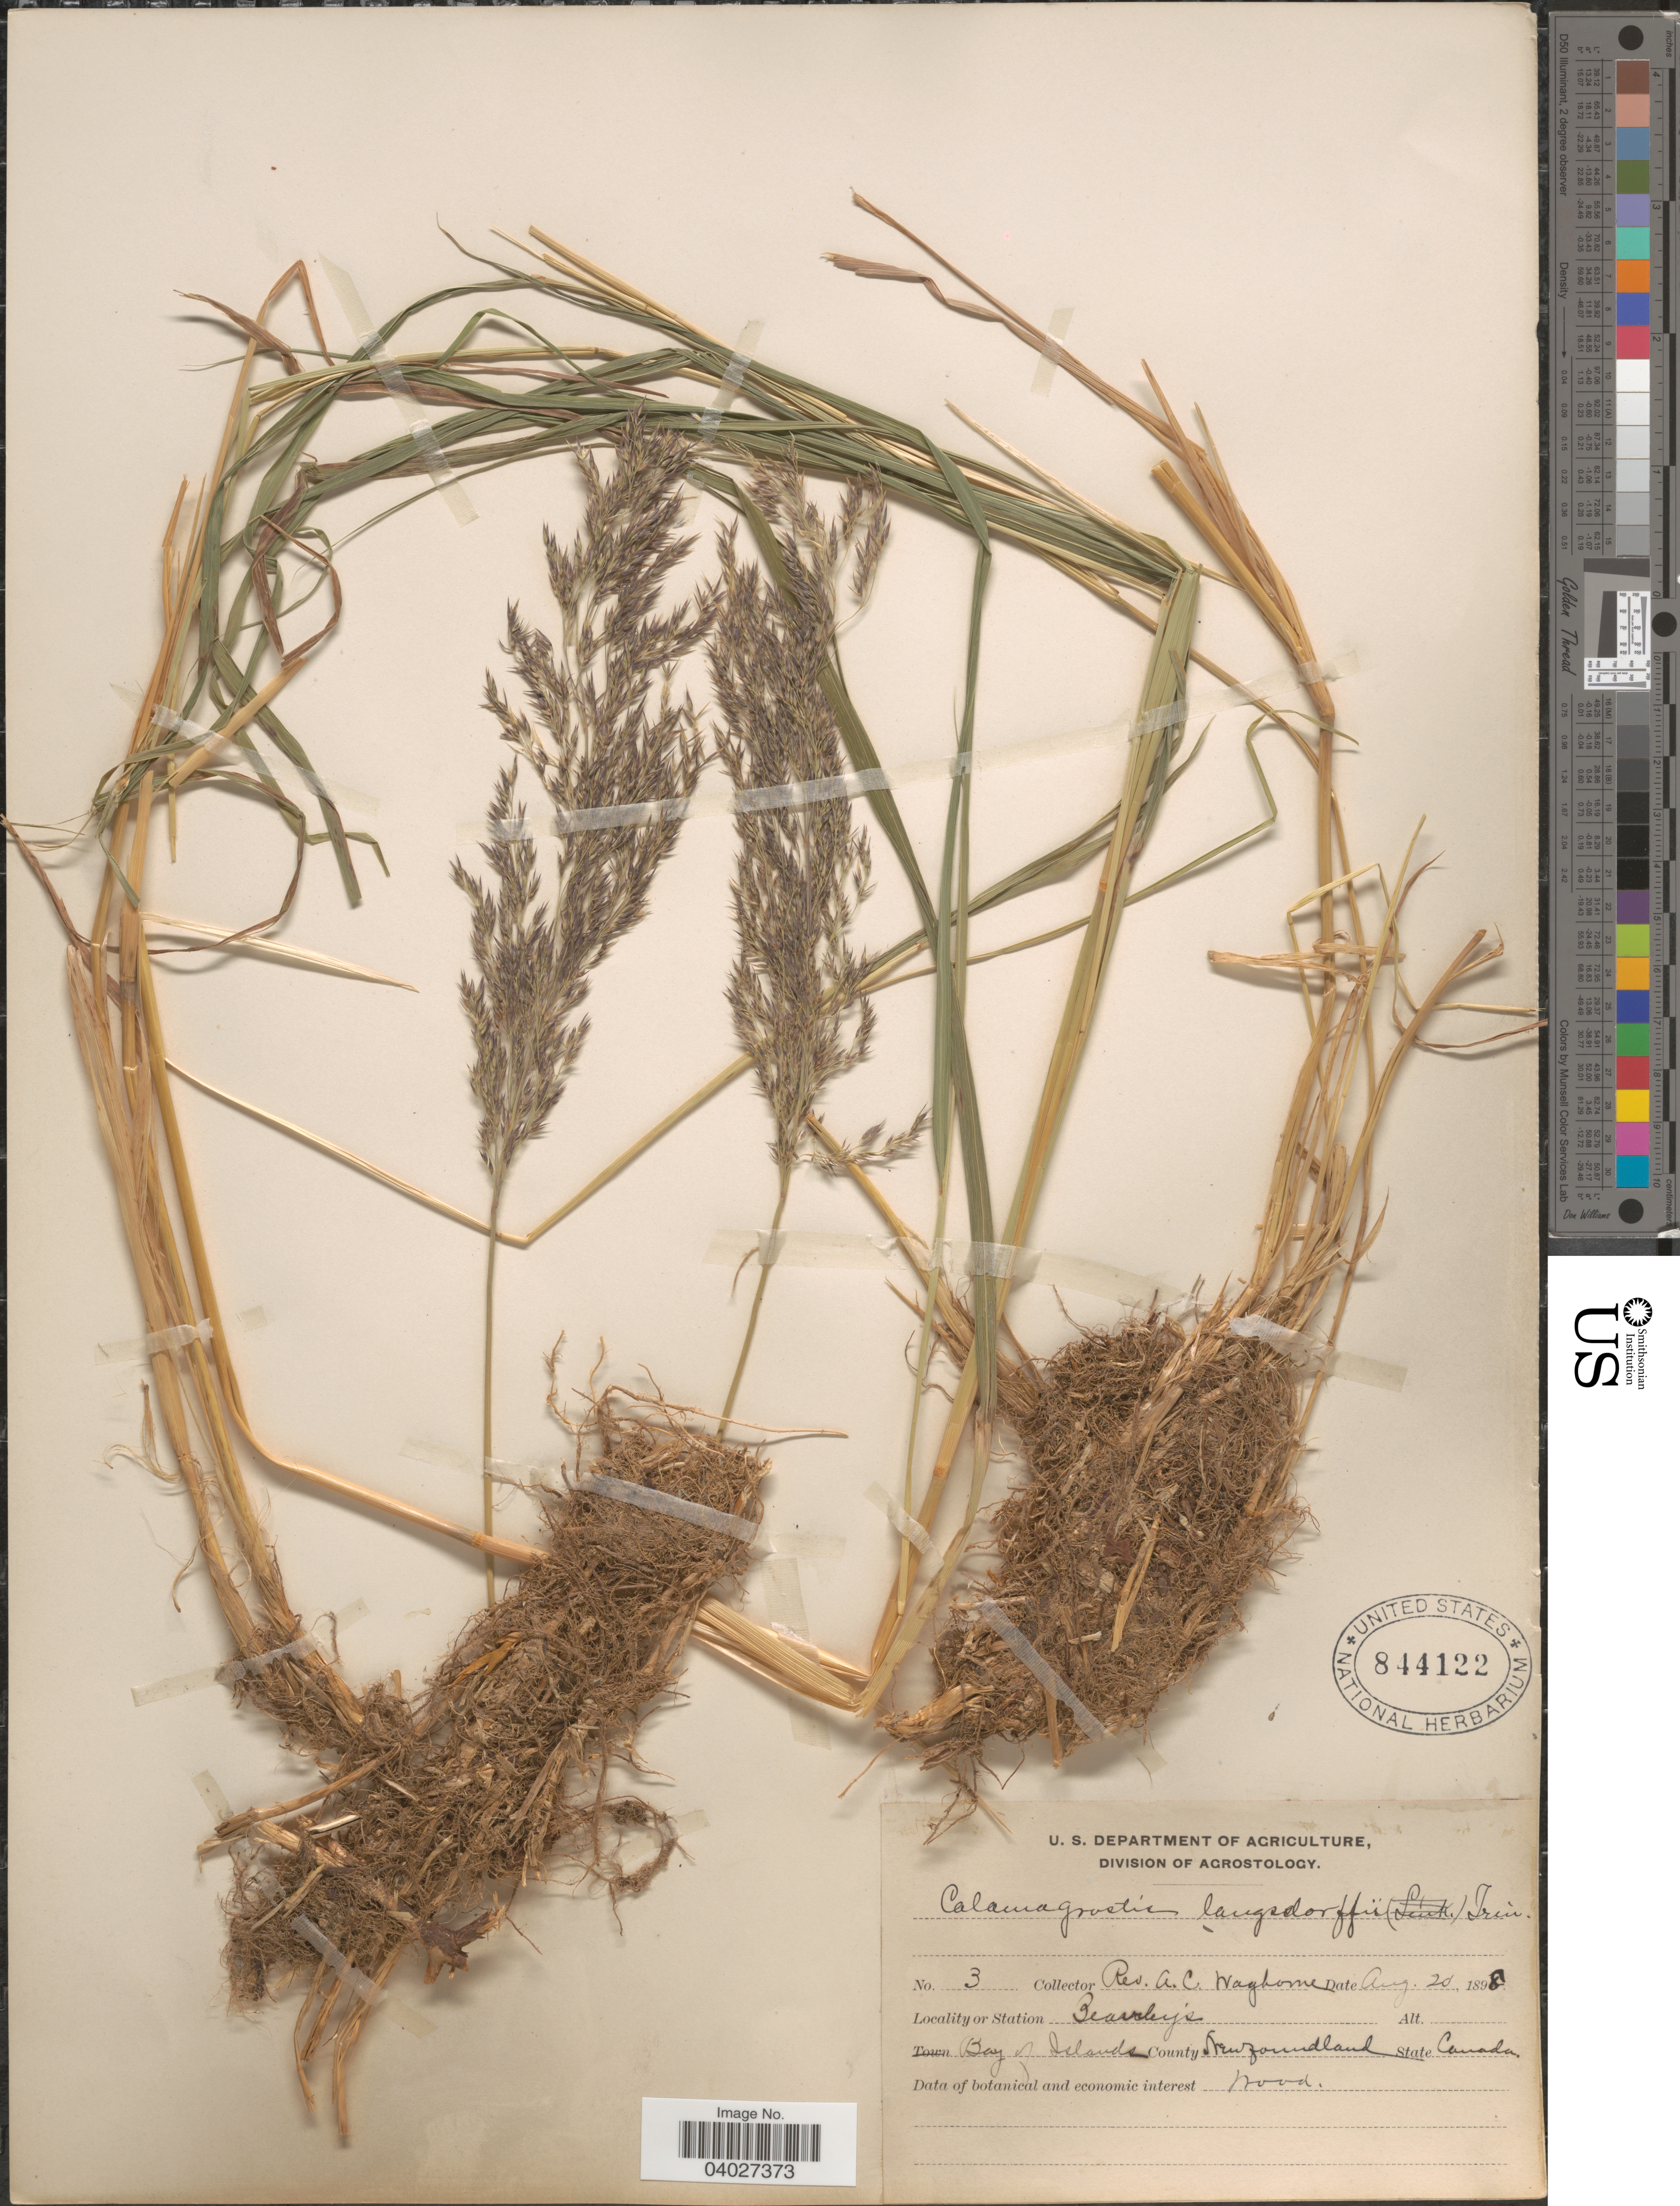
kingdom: Plantae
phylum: Tracheophyta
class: Liliopsida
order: Poales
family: Poaceae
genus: Calamagrostis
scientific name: Calamagrostis canadensis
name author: (Michx.) P. Beauv.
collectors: A. Waghorne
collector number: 3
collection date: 1898-08-20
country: Canada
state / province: Newfoundland and Labrador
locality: Station Beasley's. Bay of Islands. County Newfoundland.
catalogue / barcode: US 844122